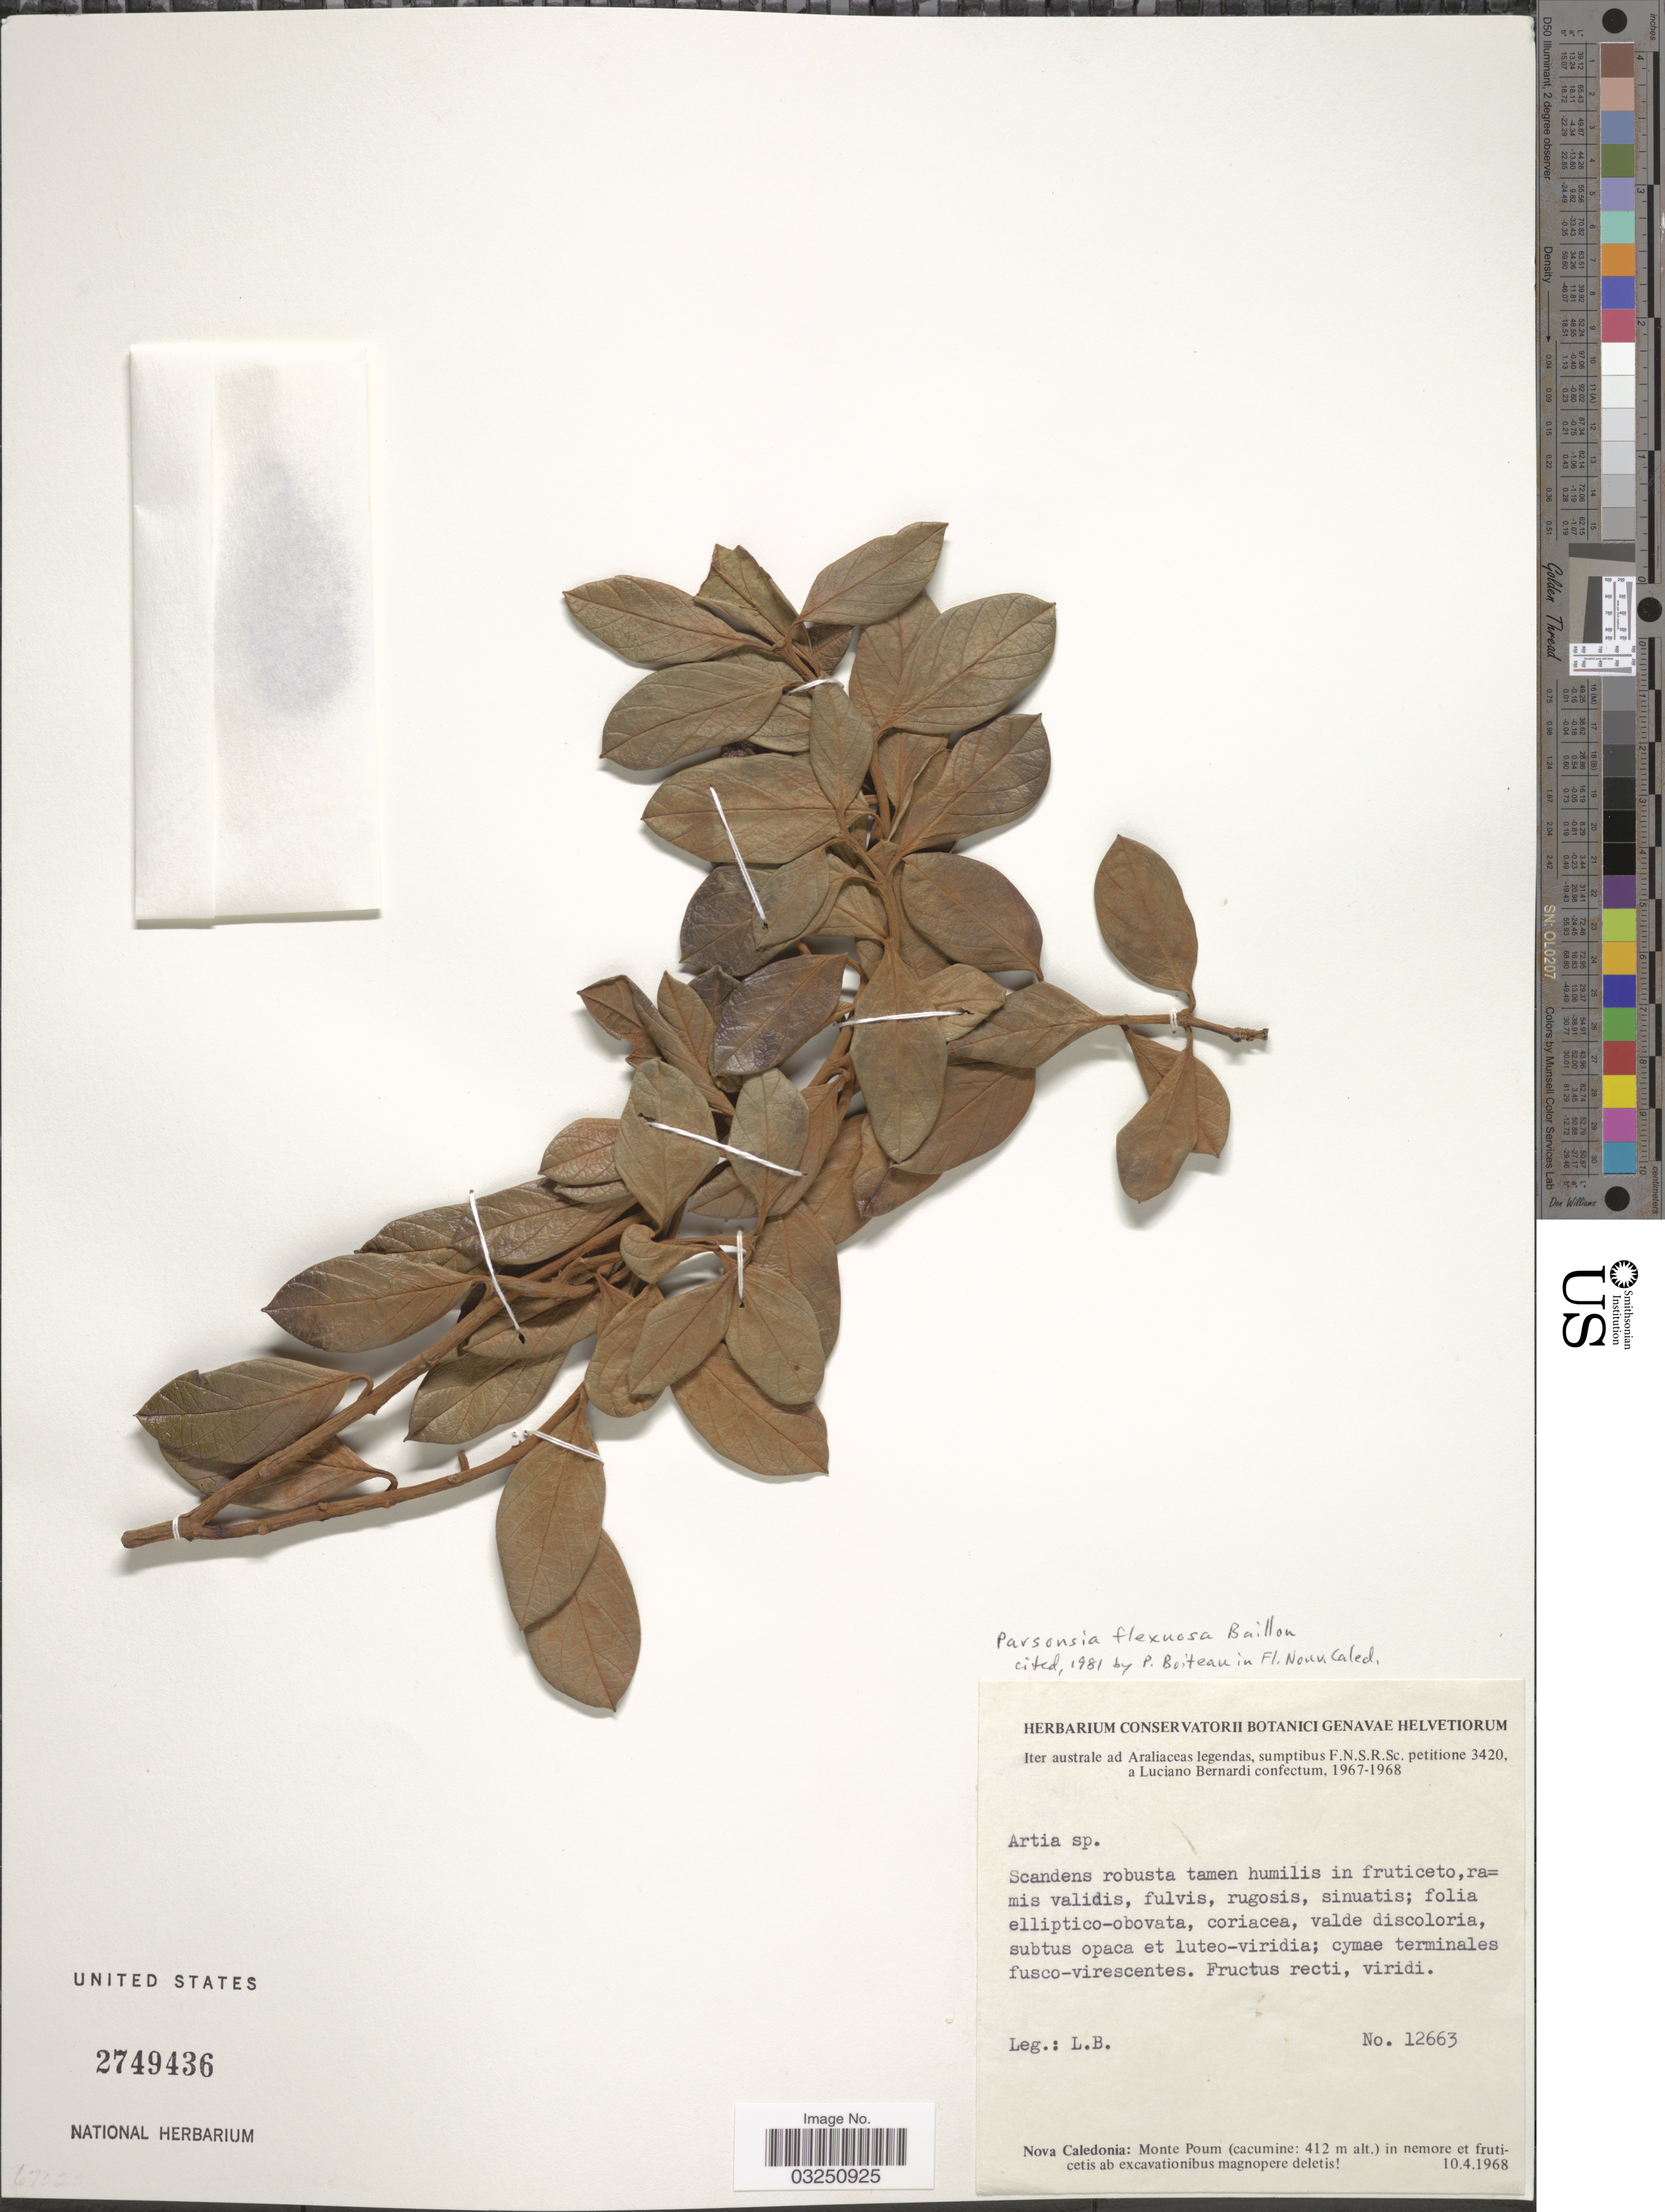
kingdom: Plantae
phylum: Tracheophyta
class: Magnoliopsida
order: Myrtales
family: Lythraceae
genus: Parsonsia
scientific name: Parsonsia flexuosa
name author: Baill.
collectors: L. Bernardi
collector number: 12663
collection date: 1968-04-10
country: New Caledonia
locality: Nova Caledonia: Monte Poum in nemore et fruticetis ab excavationibus magnopere deletis [illegible text]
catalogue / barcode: US 2749436